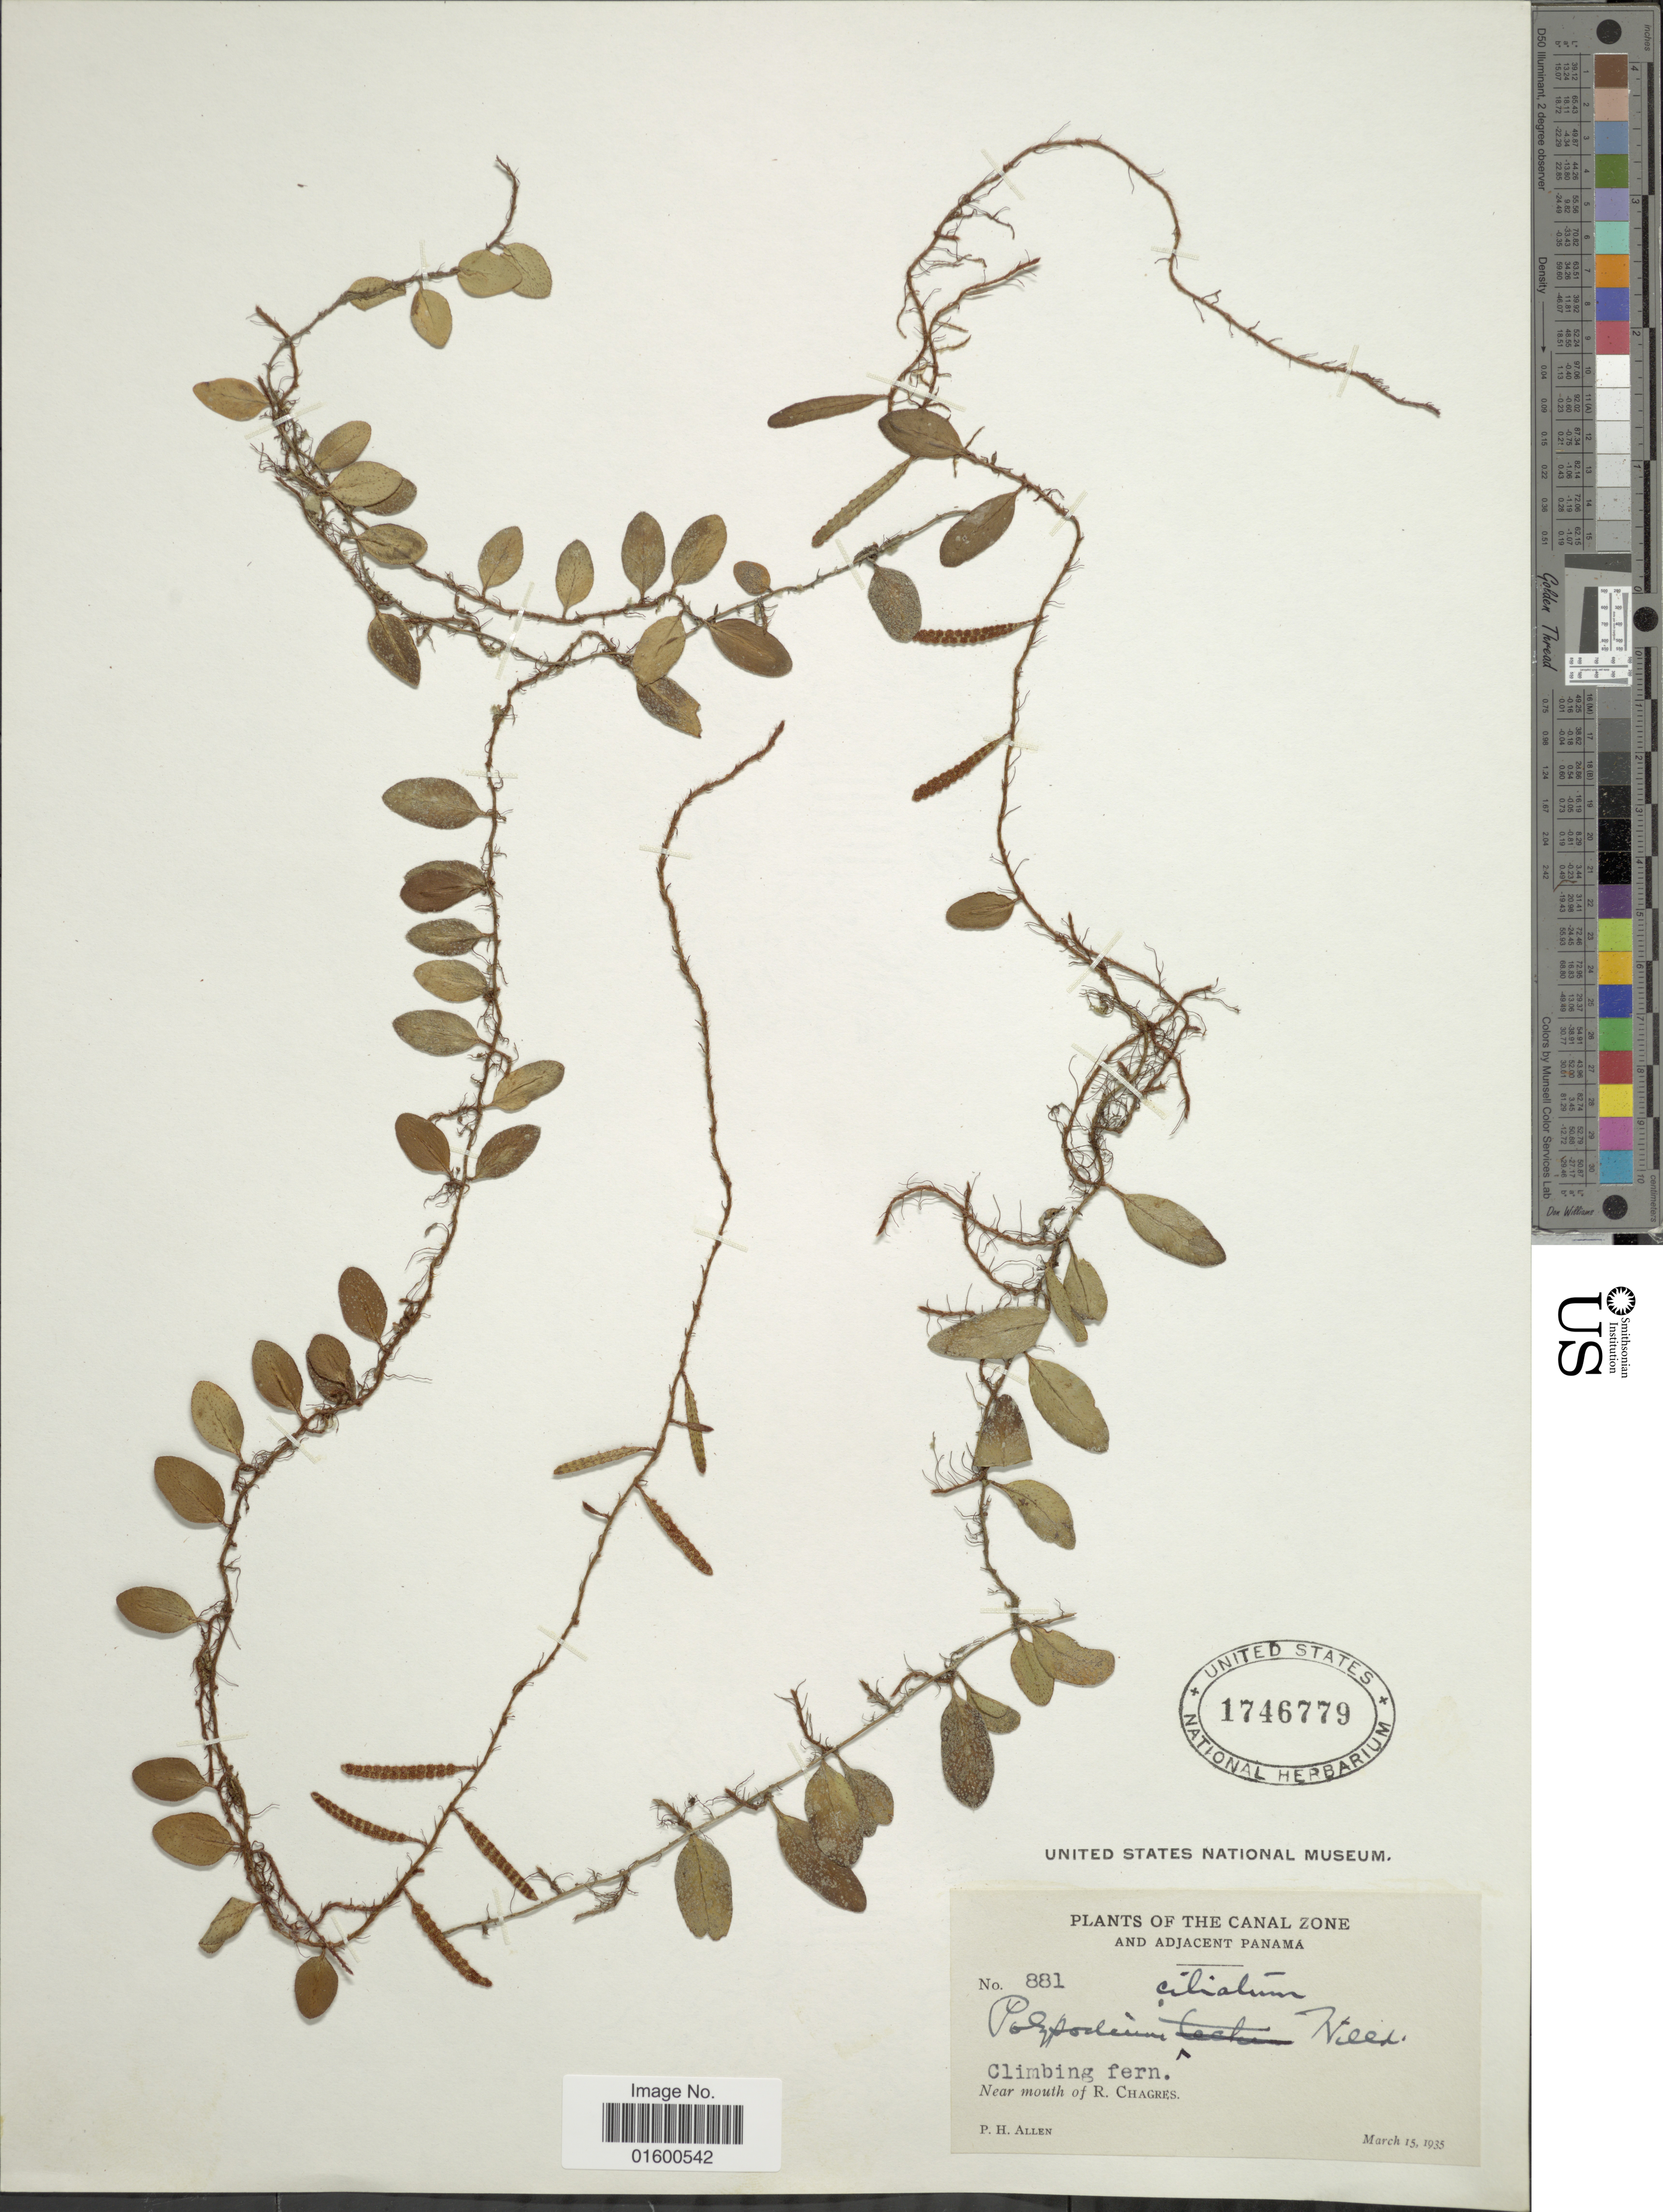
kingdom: Plantae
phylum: Tracheophyta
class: Polypodiopsida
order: Polypodiales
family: Polypodiaceae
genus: Microgramma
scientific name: Microgramma reptans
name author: (Cav.) A.R. Sm.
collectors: P. H. Allen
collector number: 881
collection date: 1935-03-15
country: Panama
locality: Canal Zone and adjacent of Panama, near mouth of Chagres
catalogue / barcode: US 1746779